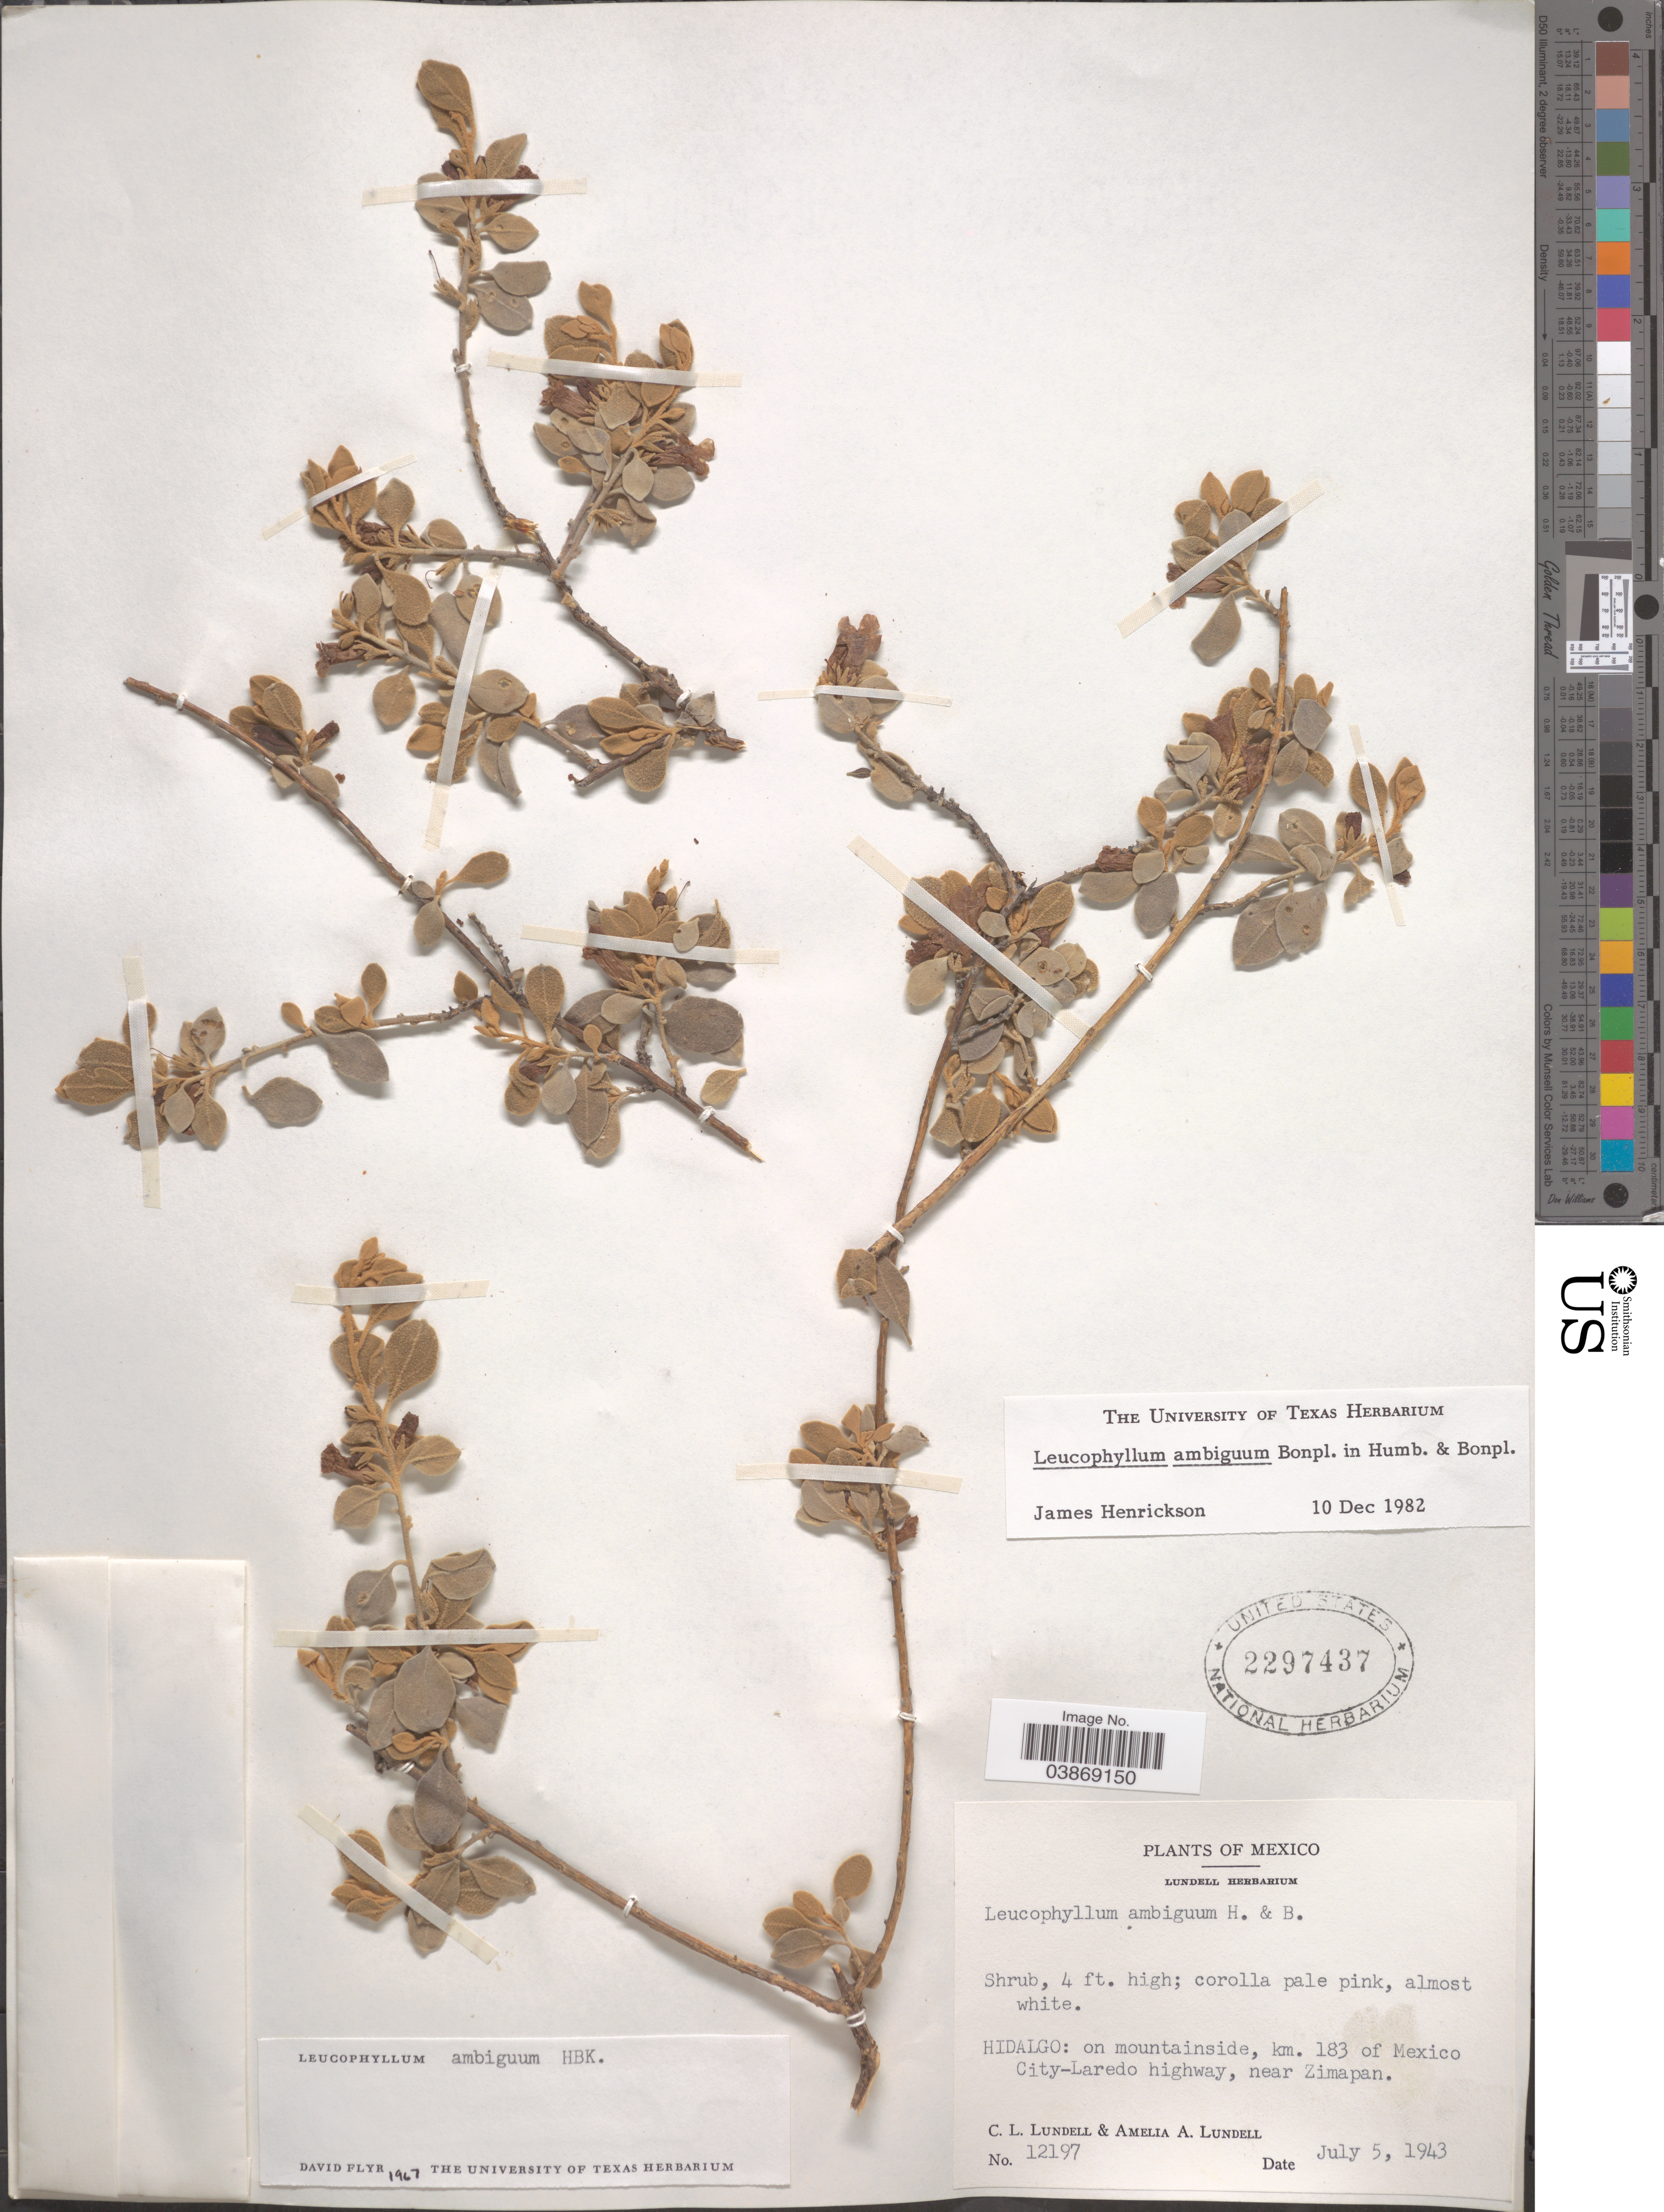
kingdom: Plantae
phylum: Tracheophyta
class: Magnoliopsida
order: Lamiales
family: Scrophulariaceae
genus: Leucophyllum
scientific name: Leucophyllum ambiguum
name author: Bonpl.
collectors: C. L. Lundell & A. A. Lundell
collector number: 12197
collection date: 1943-07-05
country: Mexico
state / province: Hidalgo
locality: On mountainside, km. 183 of Mexico City-Laredo highway, near Zimapan.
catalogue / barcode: US 2297437